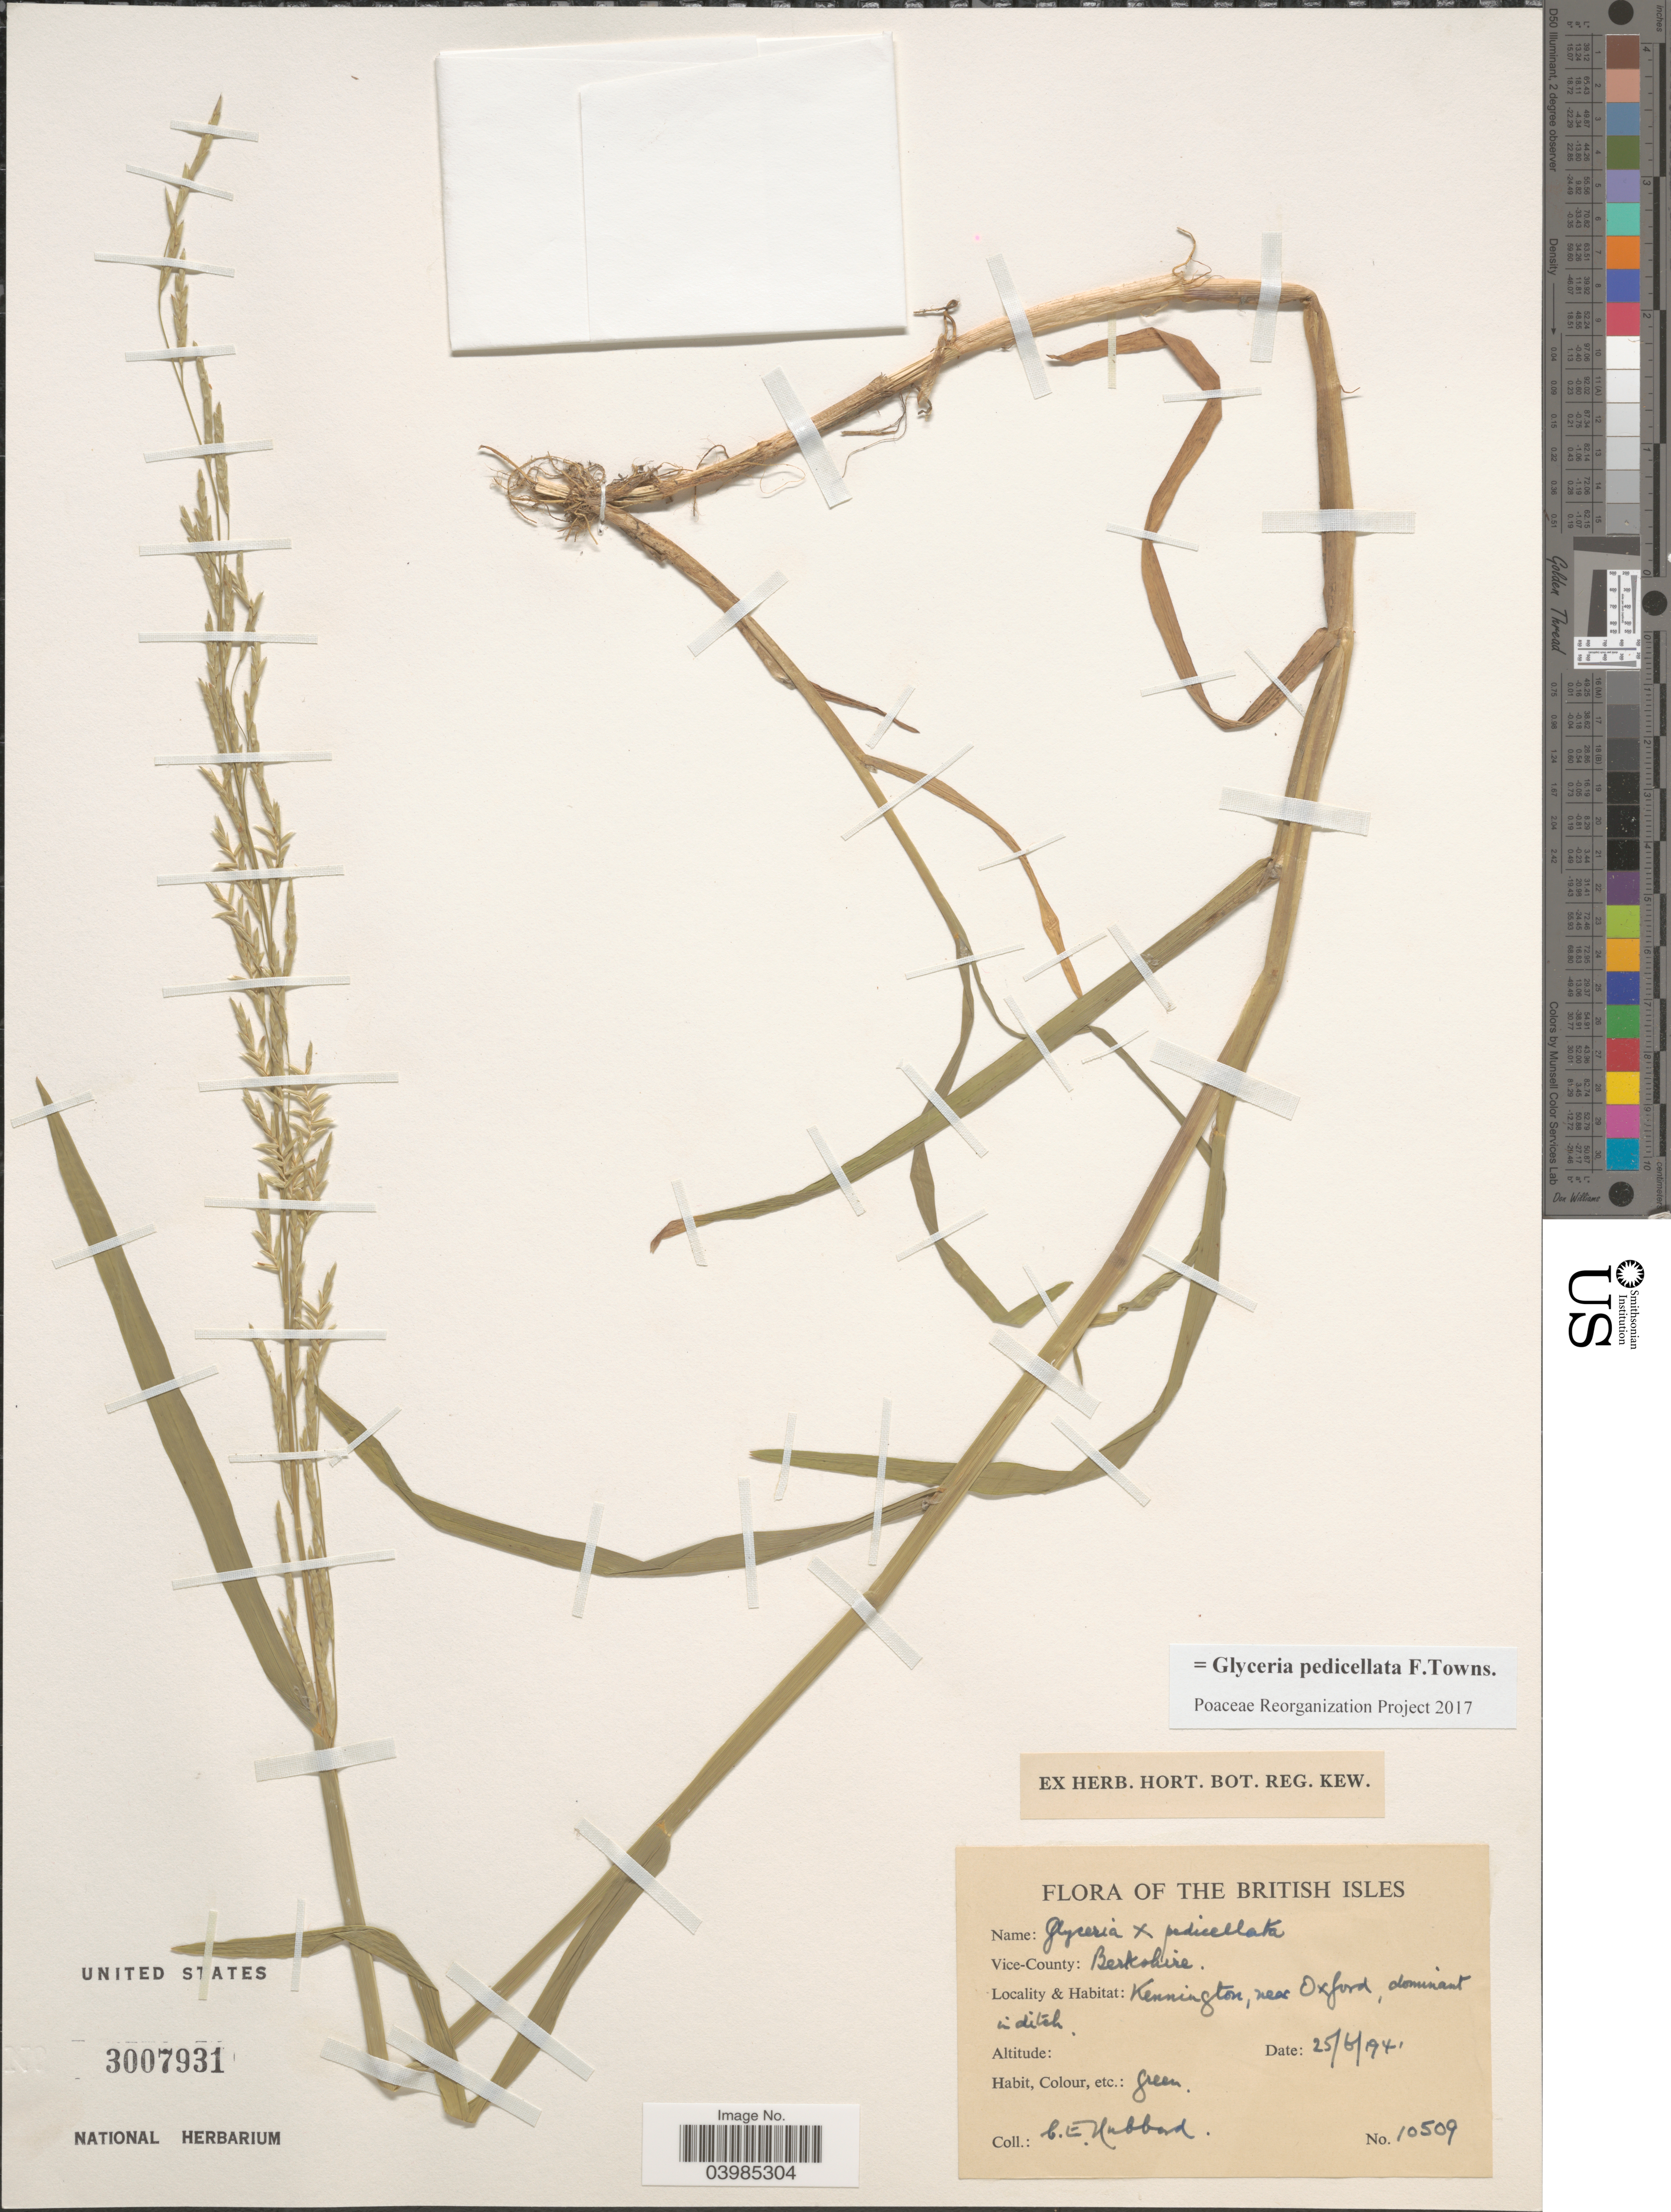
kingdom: Plantae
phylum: Tracheophyta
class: Liliopsida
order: Poales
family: Poaceae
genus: Glyceria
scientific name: Glyceria pedicellata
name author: Towns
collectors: C. E. Hubbard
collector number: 10509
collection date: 1941-06-25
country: United Kingdom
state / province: England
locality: The British Isles. Vice-County: Bertshire. Kennington, near Oxford.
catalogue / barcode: US 3007931